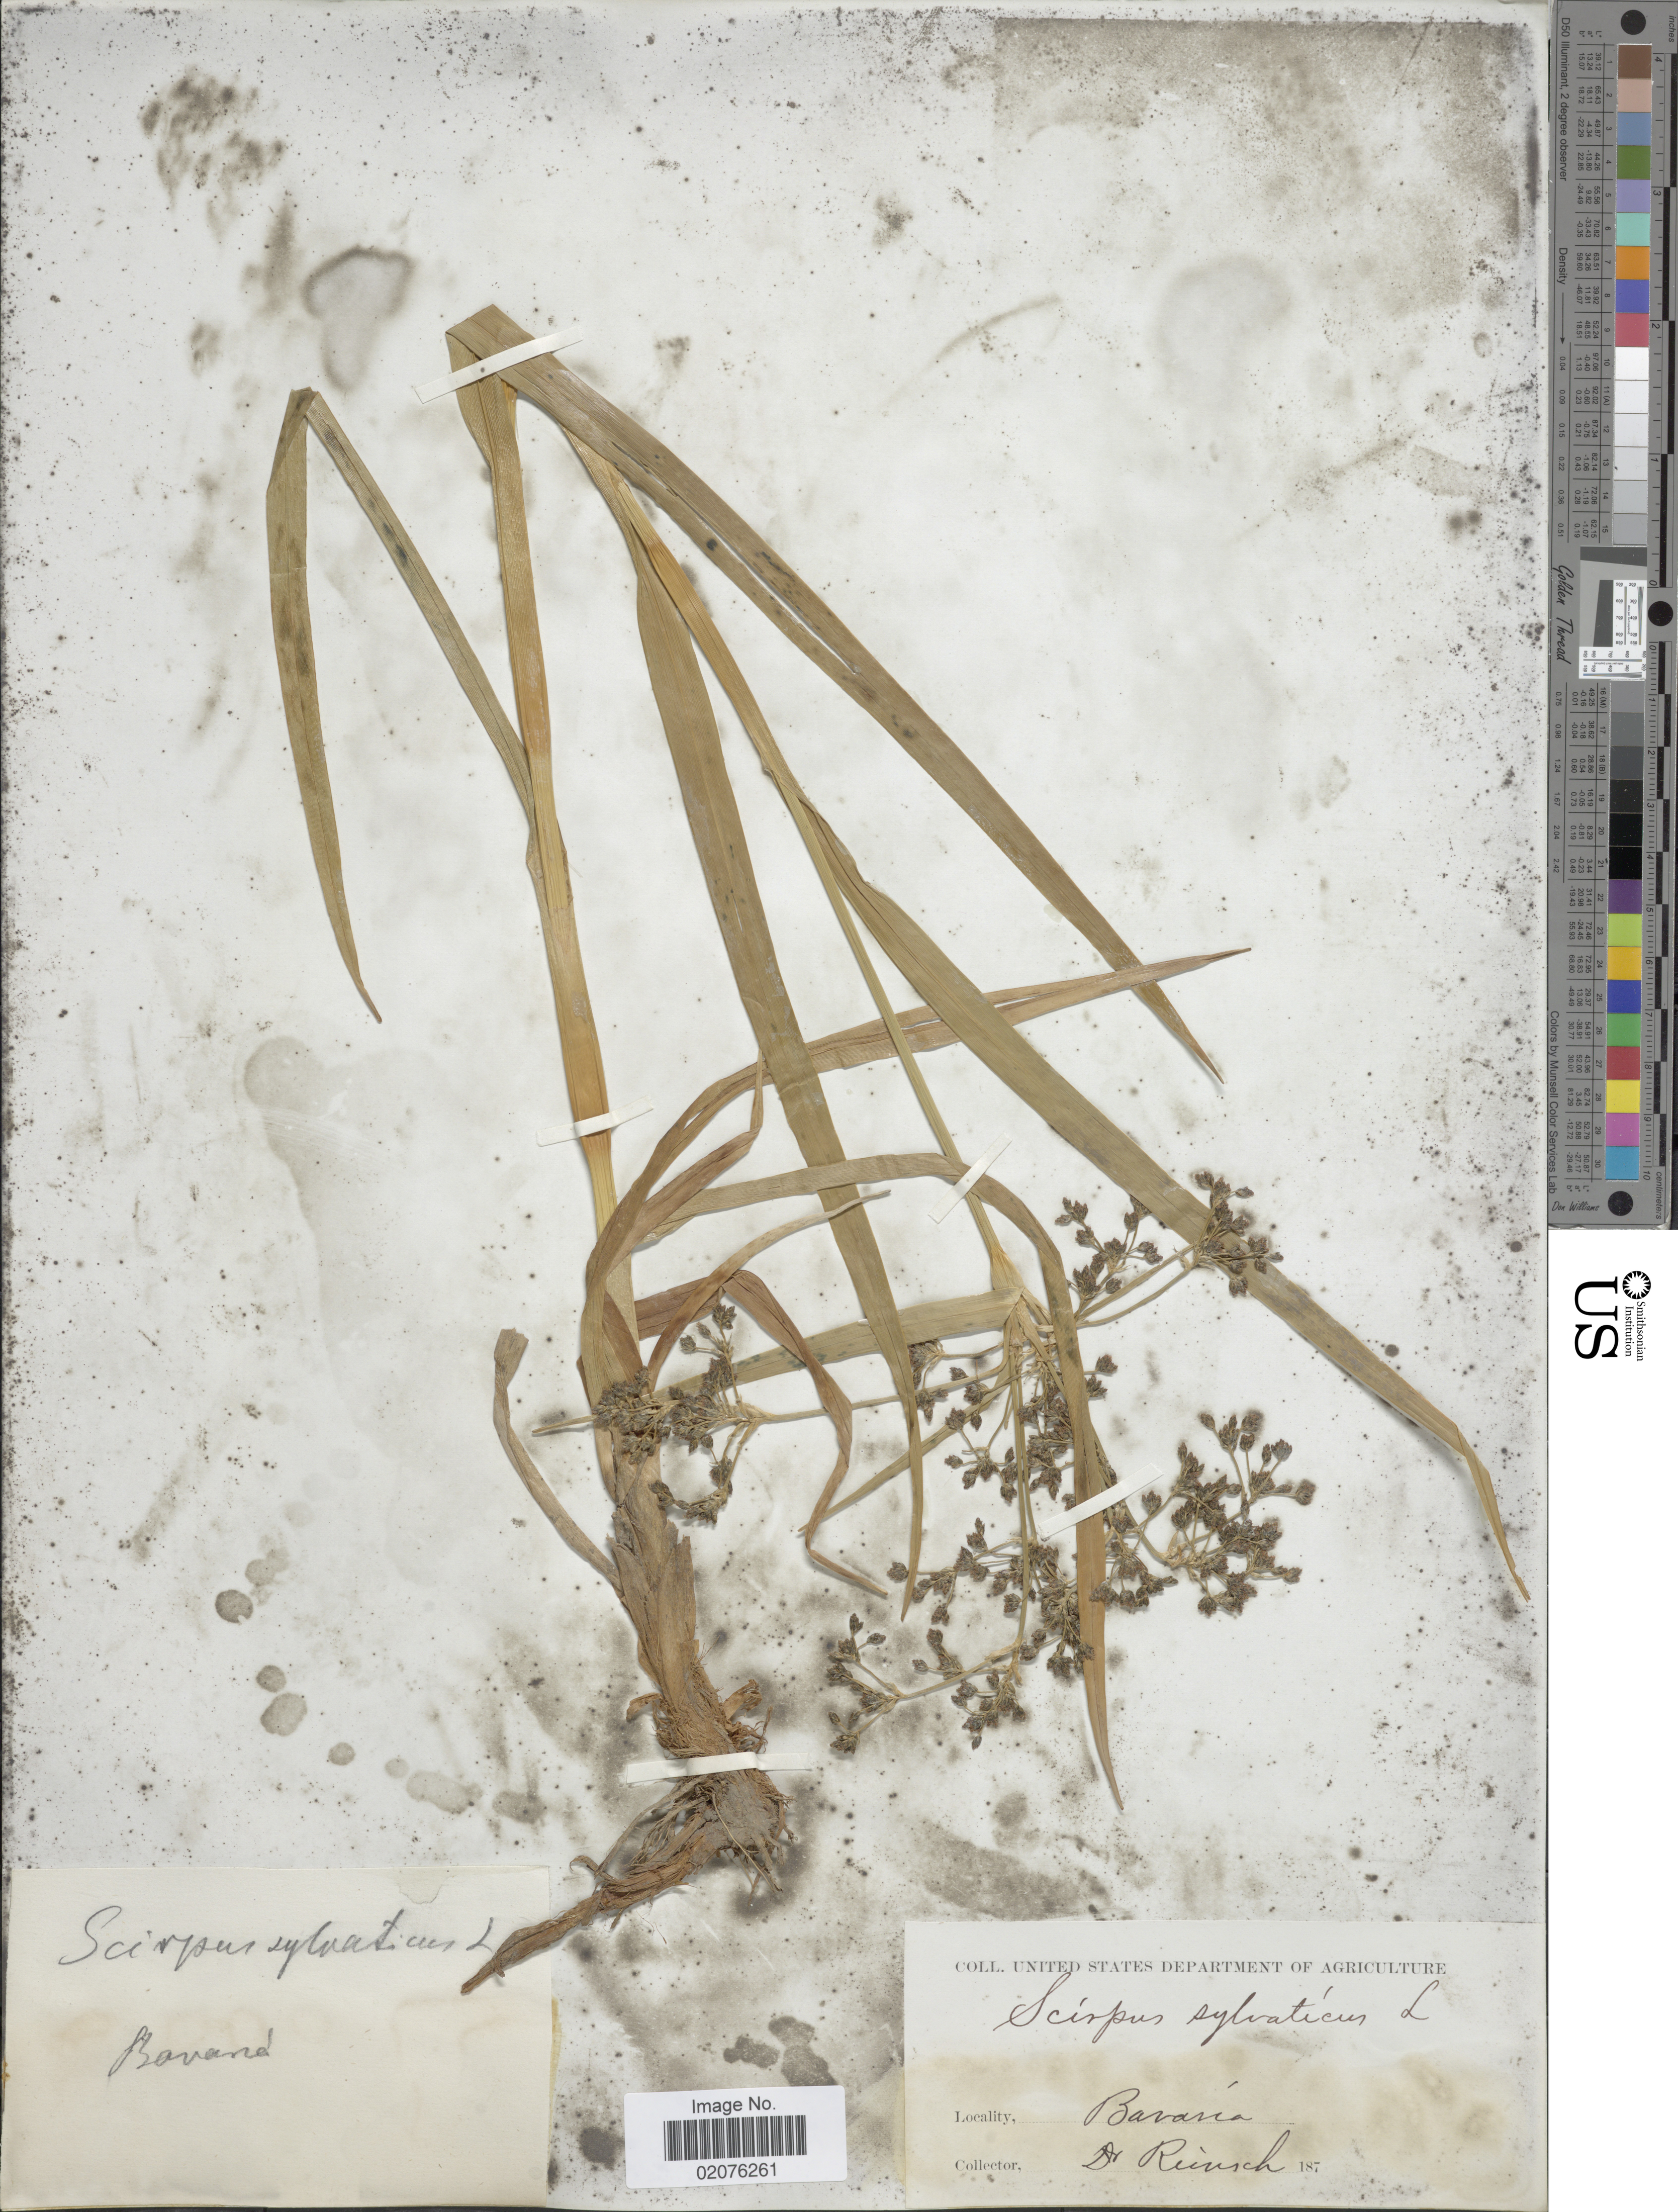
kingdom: Plantae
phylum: Tracheophyta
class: Liliopsida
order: Poales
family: Cyperaceae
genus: Scirpus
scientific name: Scirpus sylvaticus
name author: L.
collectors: Reinsch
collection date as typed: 187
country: Germany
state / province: Bayern